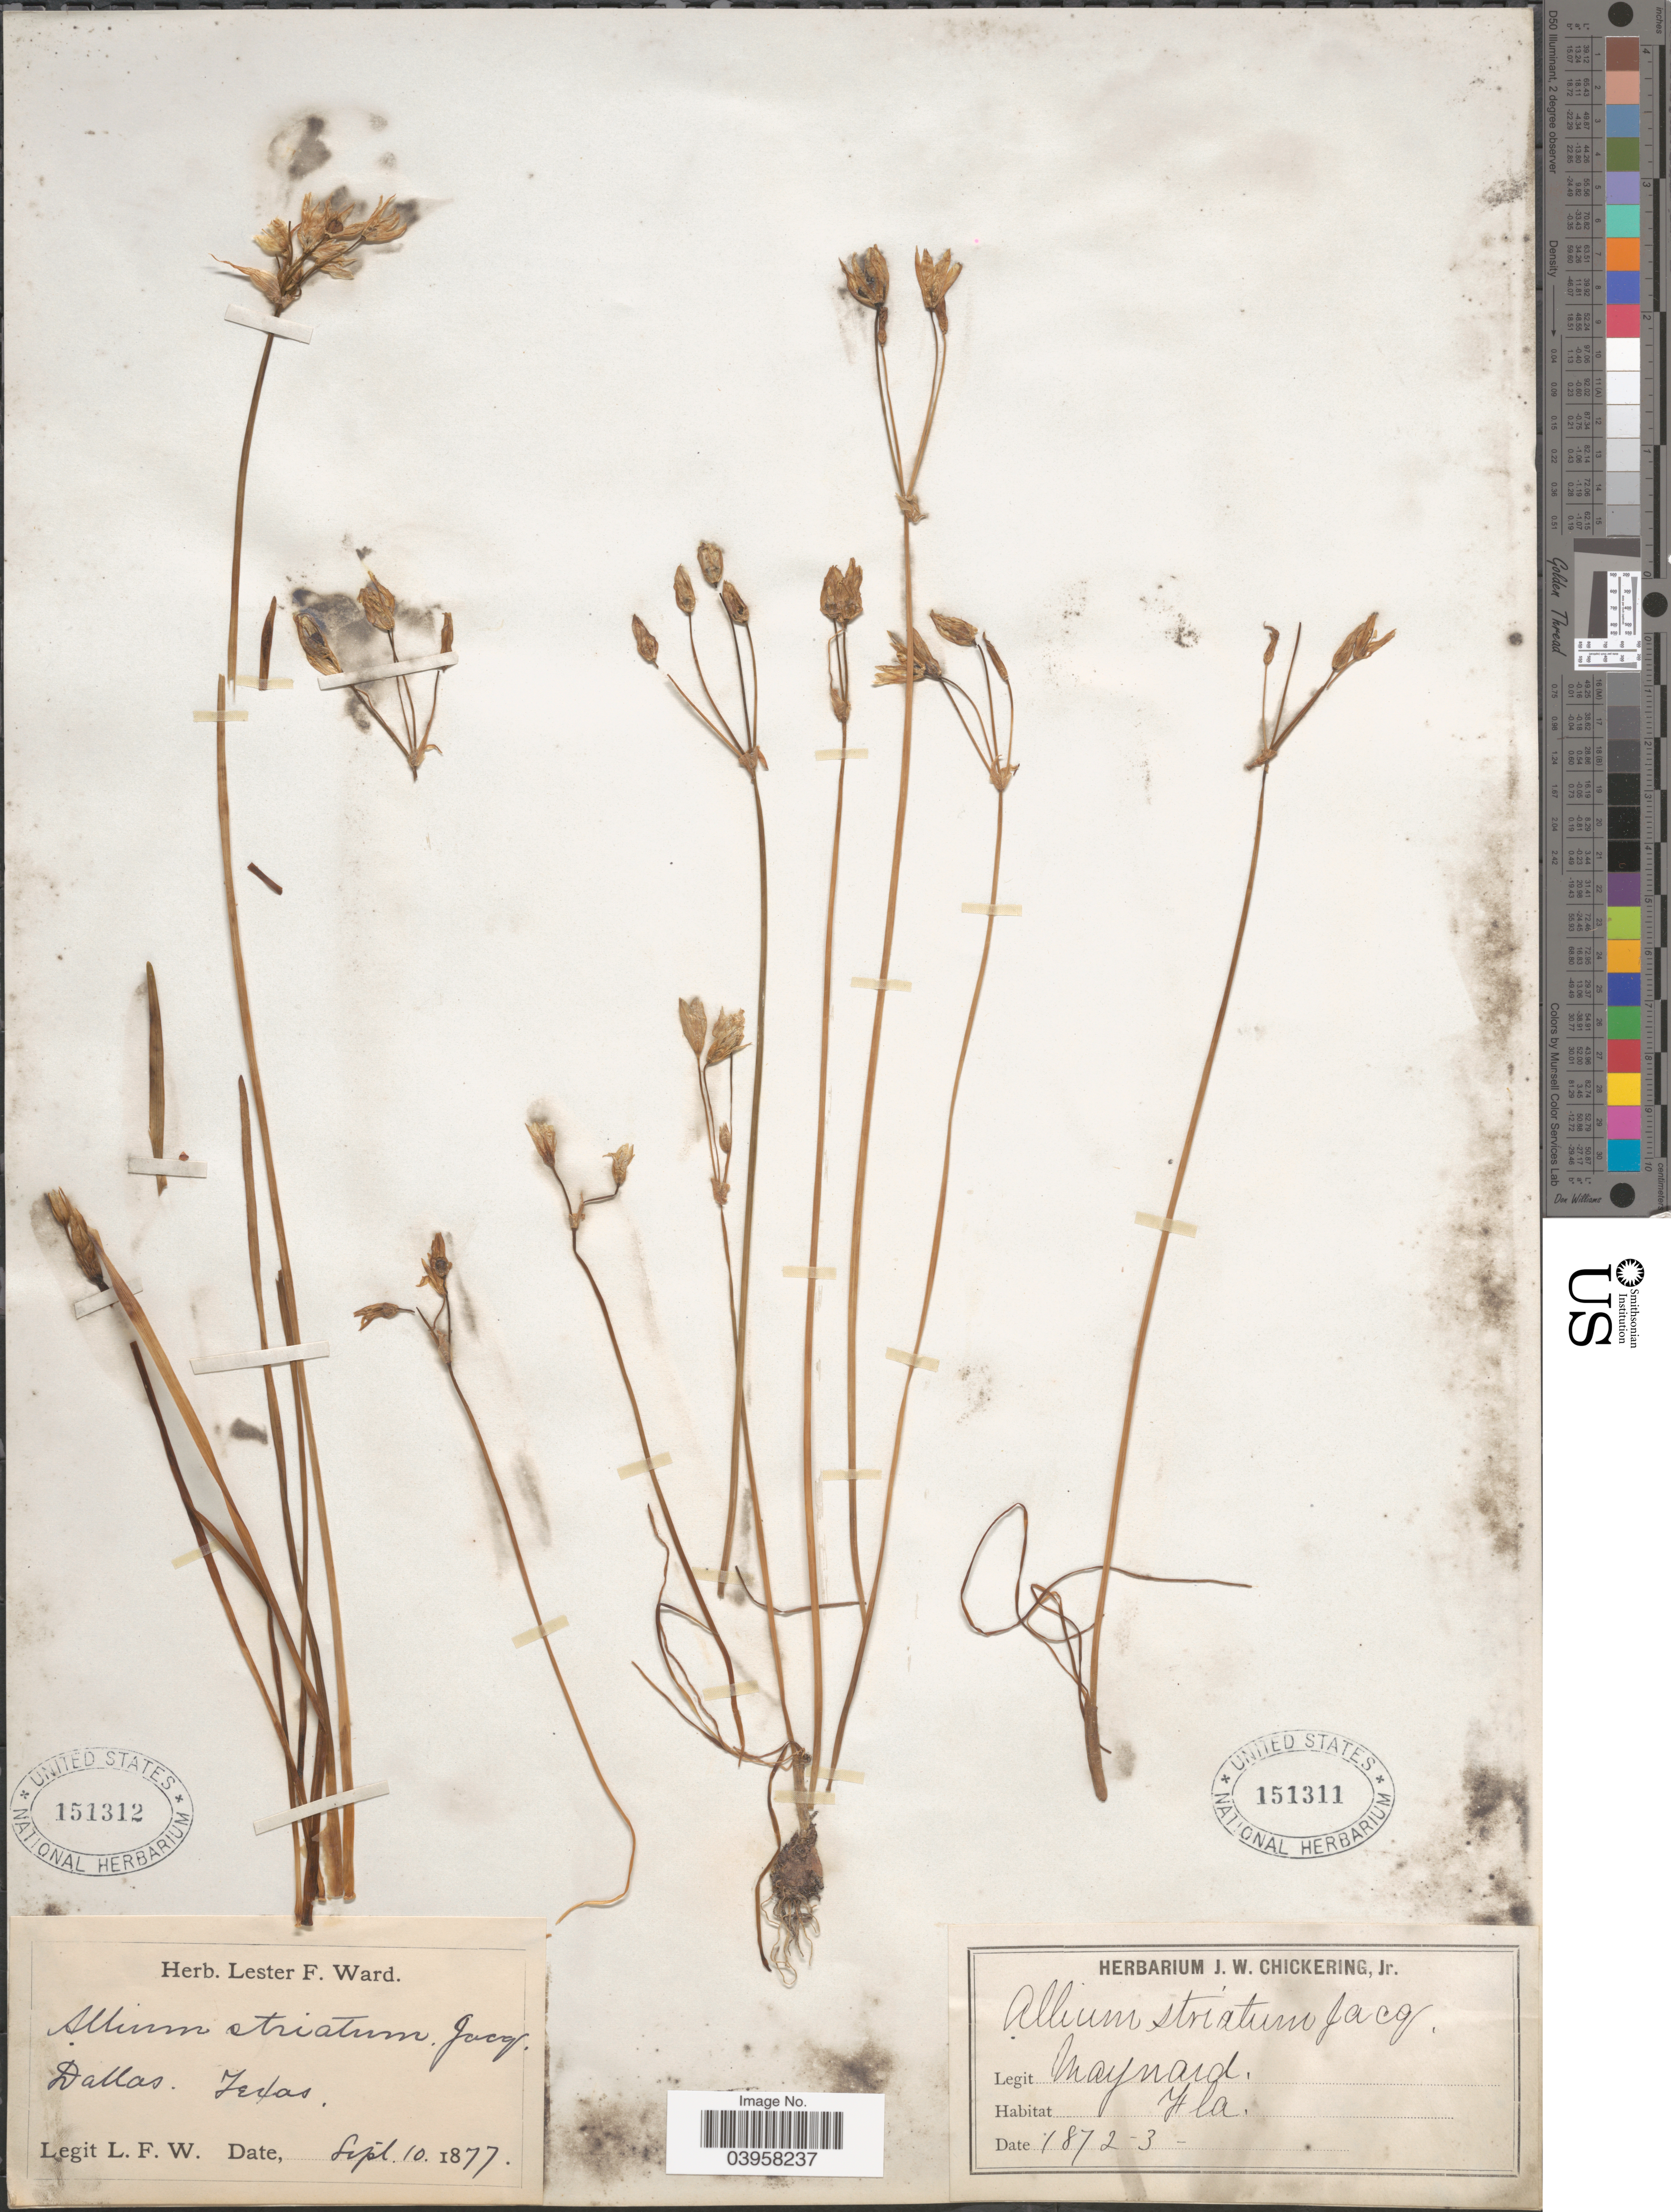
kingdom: Plantae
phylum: Tracheophyta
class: Liliopsida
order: Asparagales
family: Amaryllidaceae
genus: Nothoscordum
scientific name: Nothoscordum bivalve var. bivalve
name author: (L.) Britton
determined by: Strong, Mark T., (BOT), Smithsonian Institution - National Museum of Natural History (UNITED STATES)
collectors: Maynard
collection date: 1872-03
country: United States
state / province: Florida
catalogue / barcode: US 151311-2